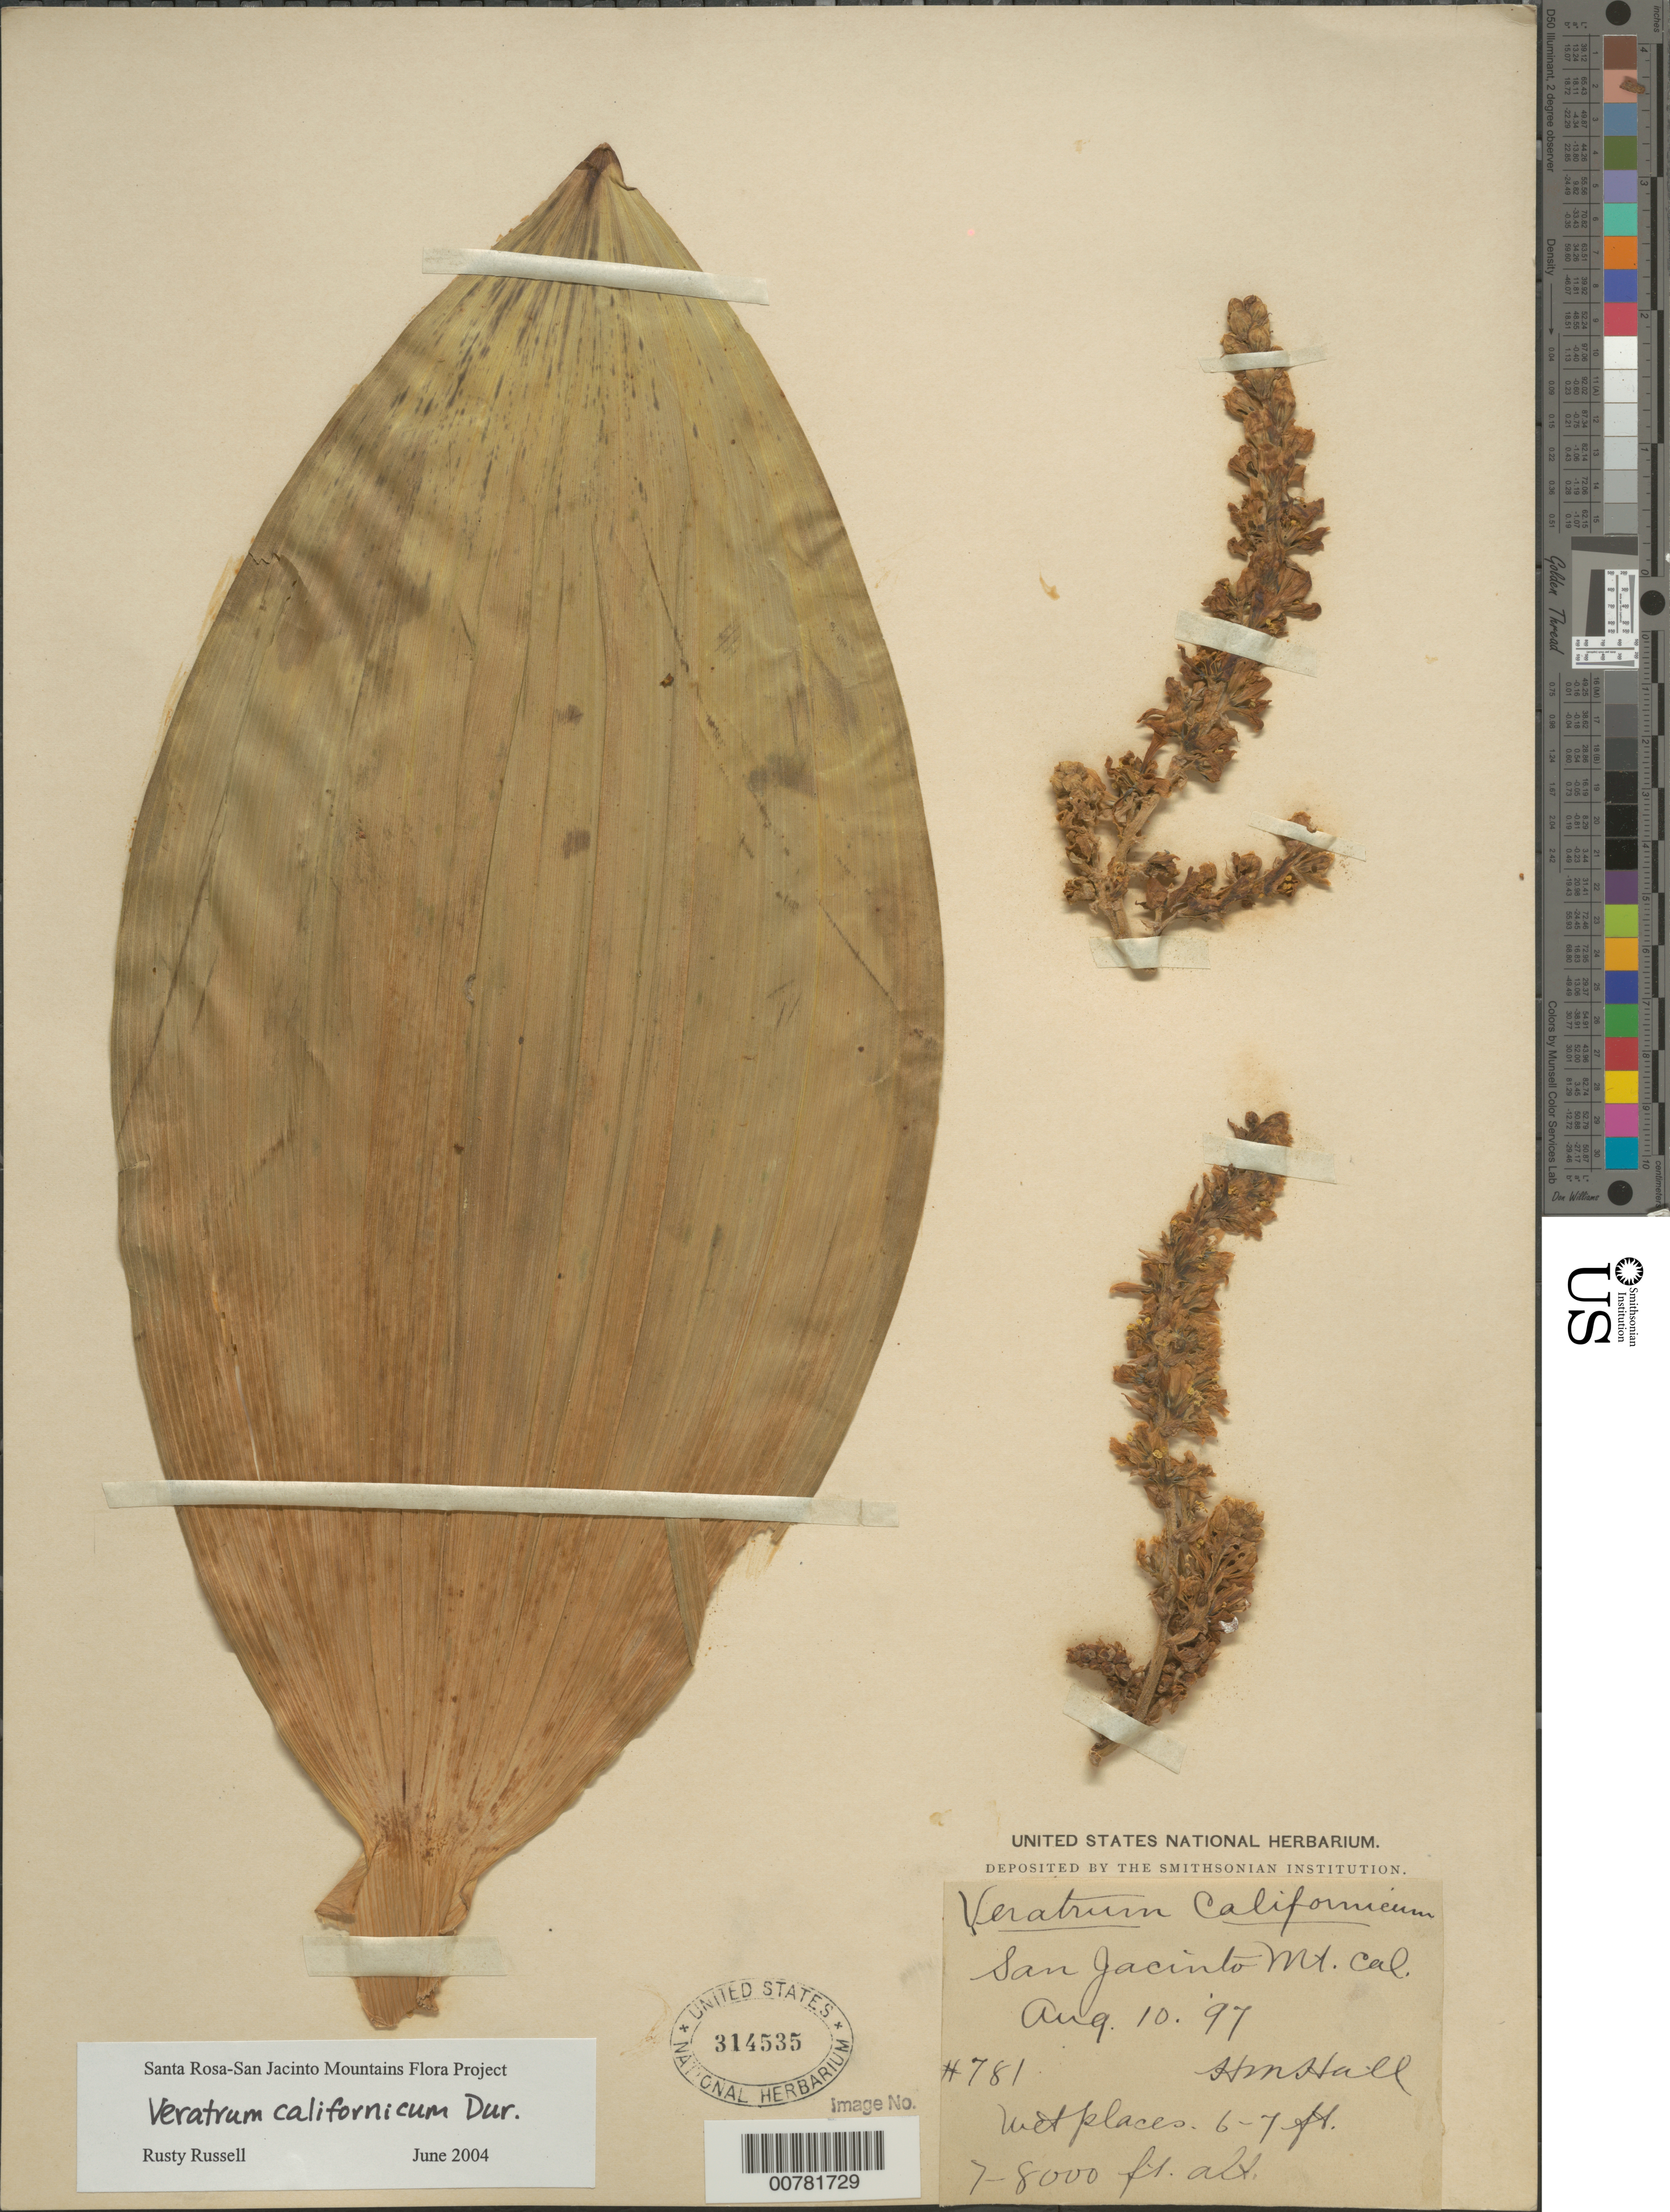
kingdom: Plantae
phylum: Tracheophyta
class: Liliopsida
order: Liliales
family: Melanthiaceae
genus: Veratrum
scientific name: Veratrum californicum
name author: Durand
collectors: H. M. Hall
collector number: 781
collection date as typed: Transcribed d/m/y: 10/8/97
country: United States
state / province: California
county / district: Riverside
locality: San Jacinto Mt.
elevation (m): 2134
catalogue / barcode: US 314535